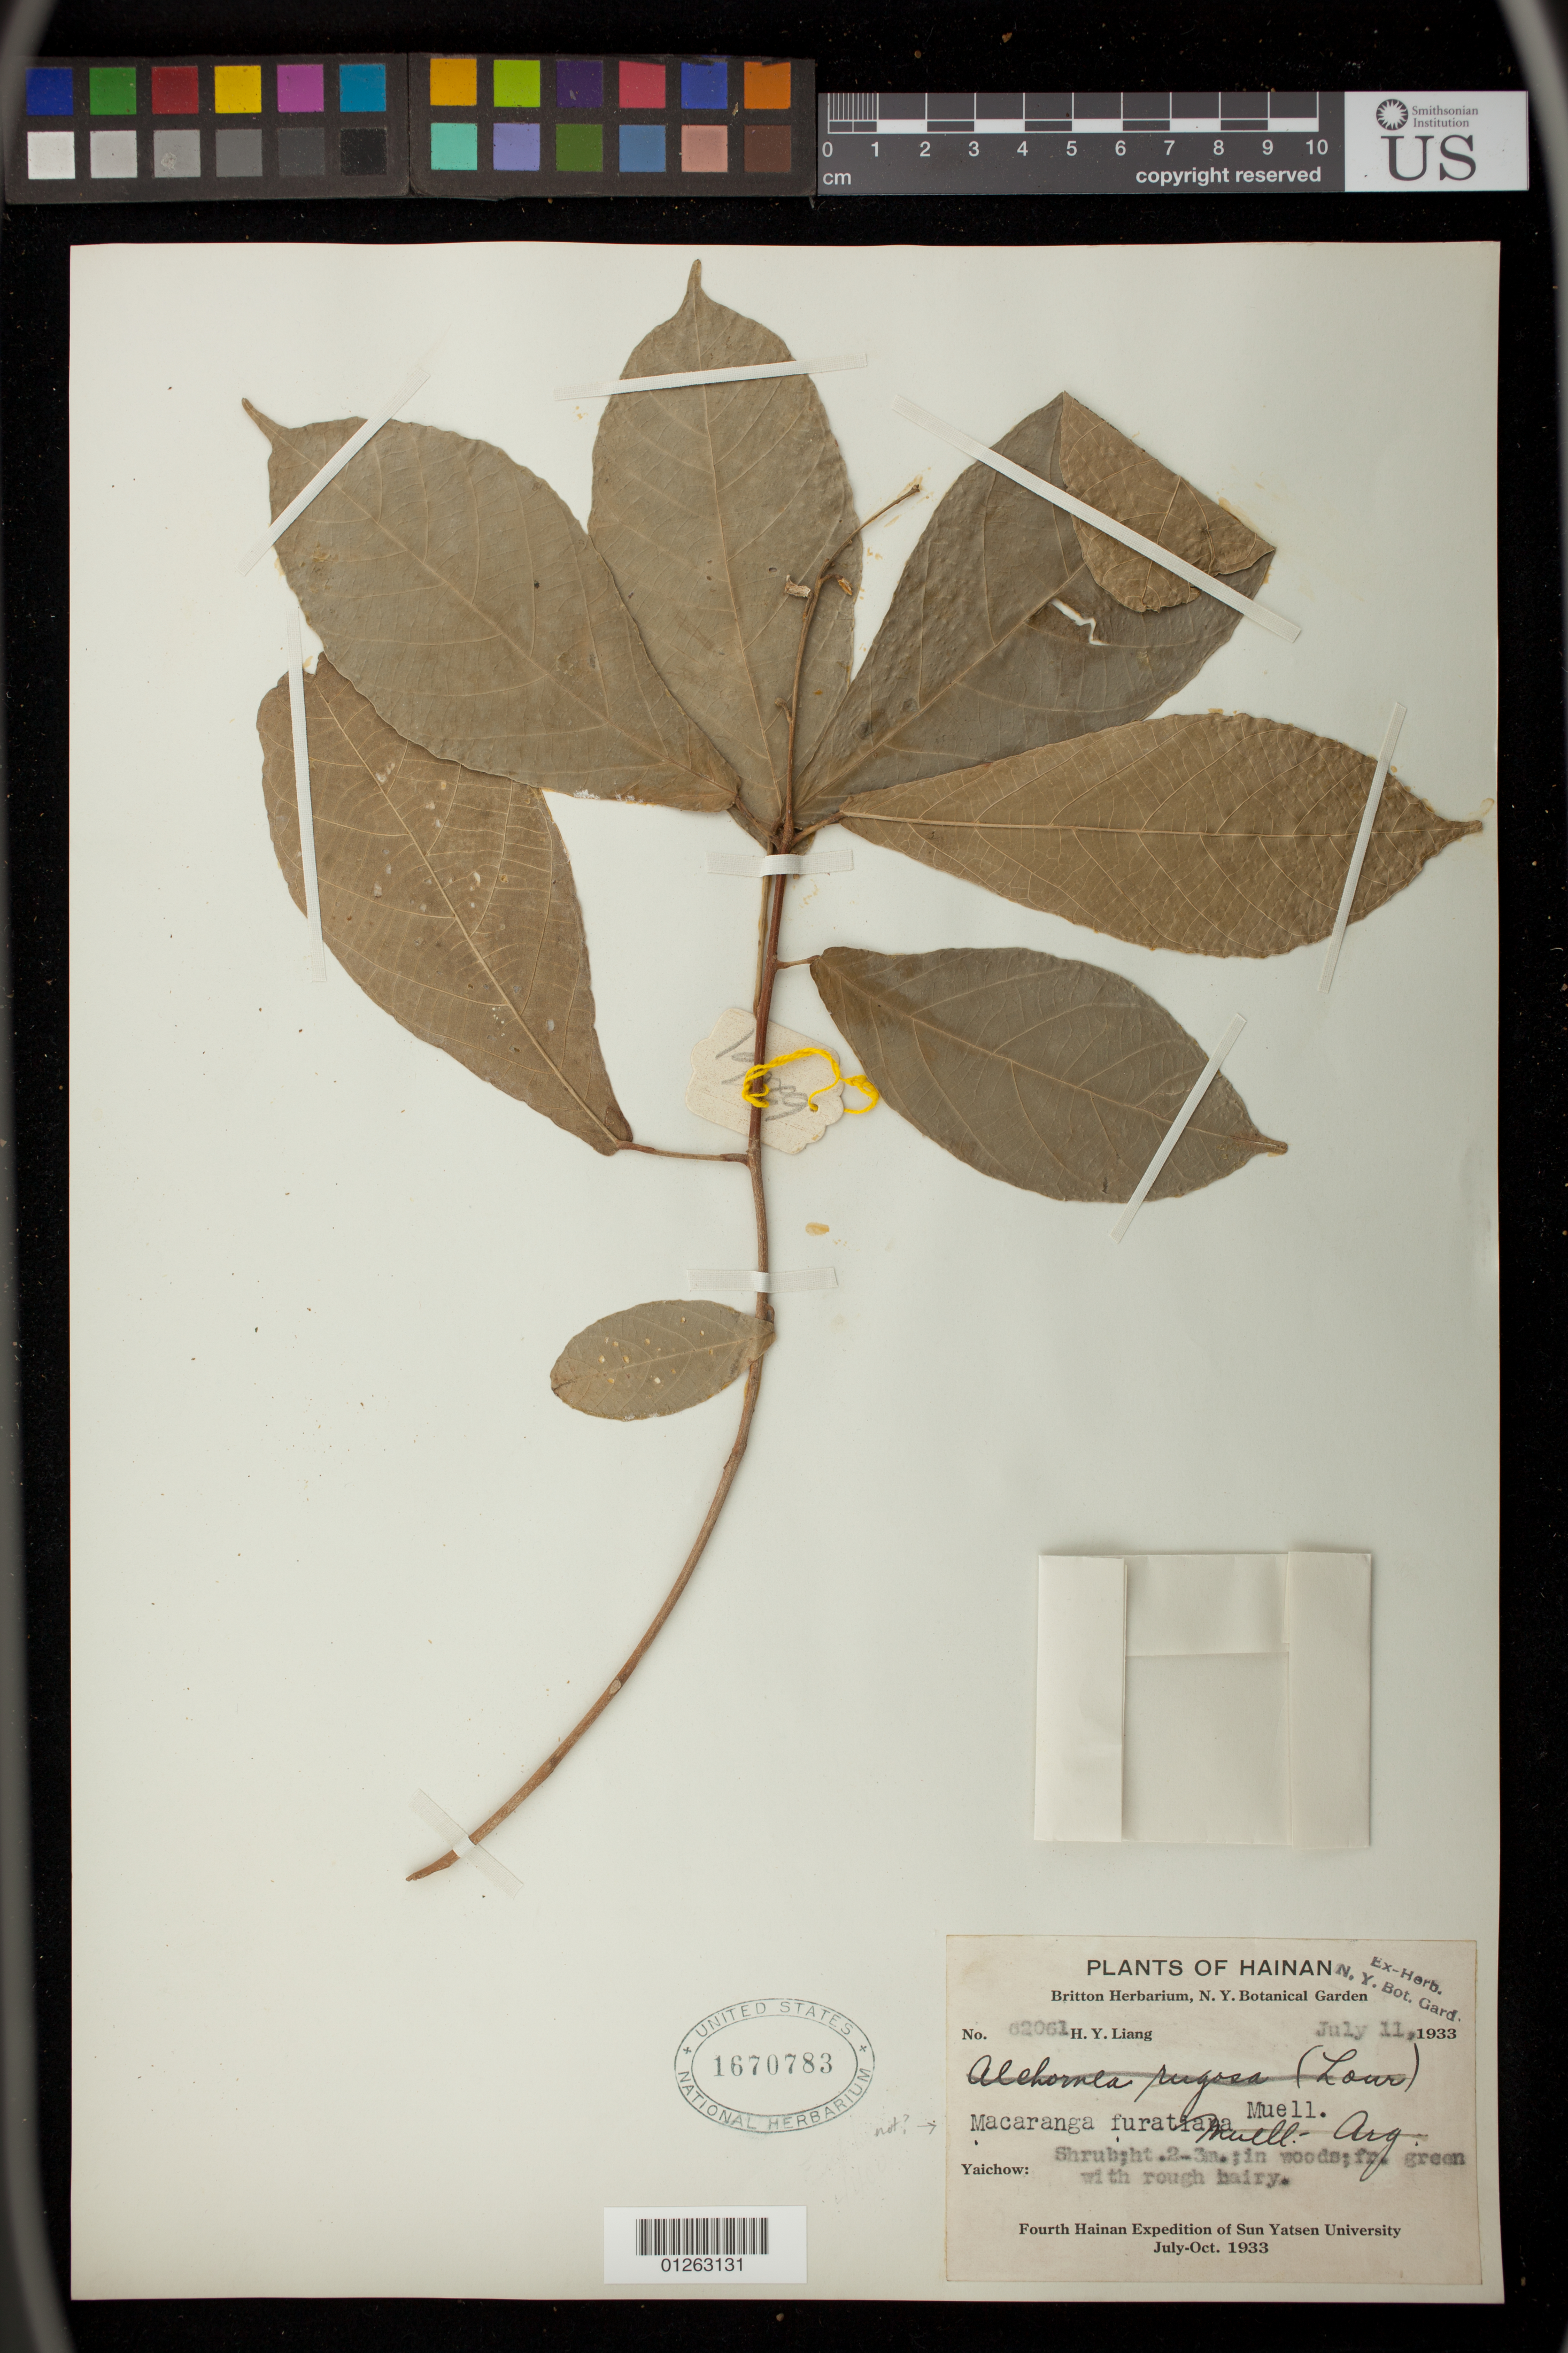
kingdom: Plantae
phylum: Tracheophyta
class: Magnoliopsida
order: Malpighiales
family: Euphorbiaceae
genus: Alchornea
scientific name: Alchornea trewioides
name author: (Benth.) Müll. Arg.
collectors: H. Y. Liang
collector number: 62061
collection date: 1933-07-11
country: China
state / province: Hainan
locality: Yaichow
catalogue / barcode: US 1670783